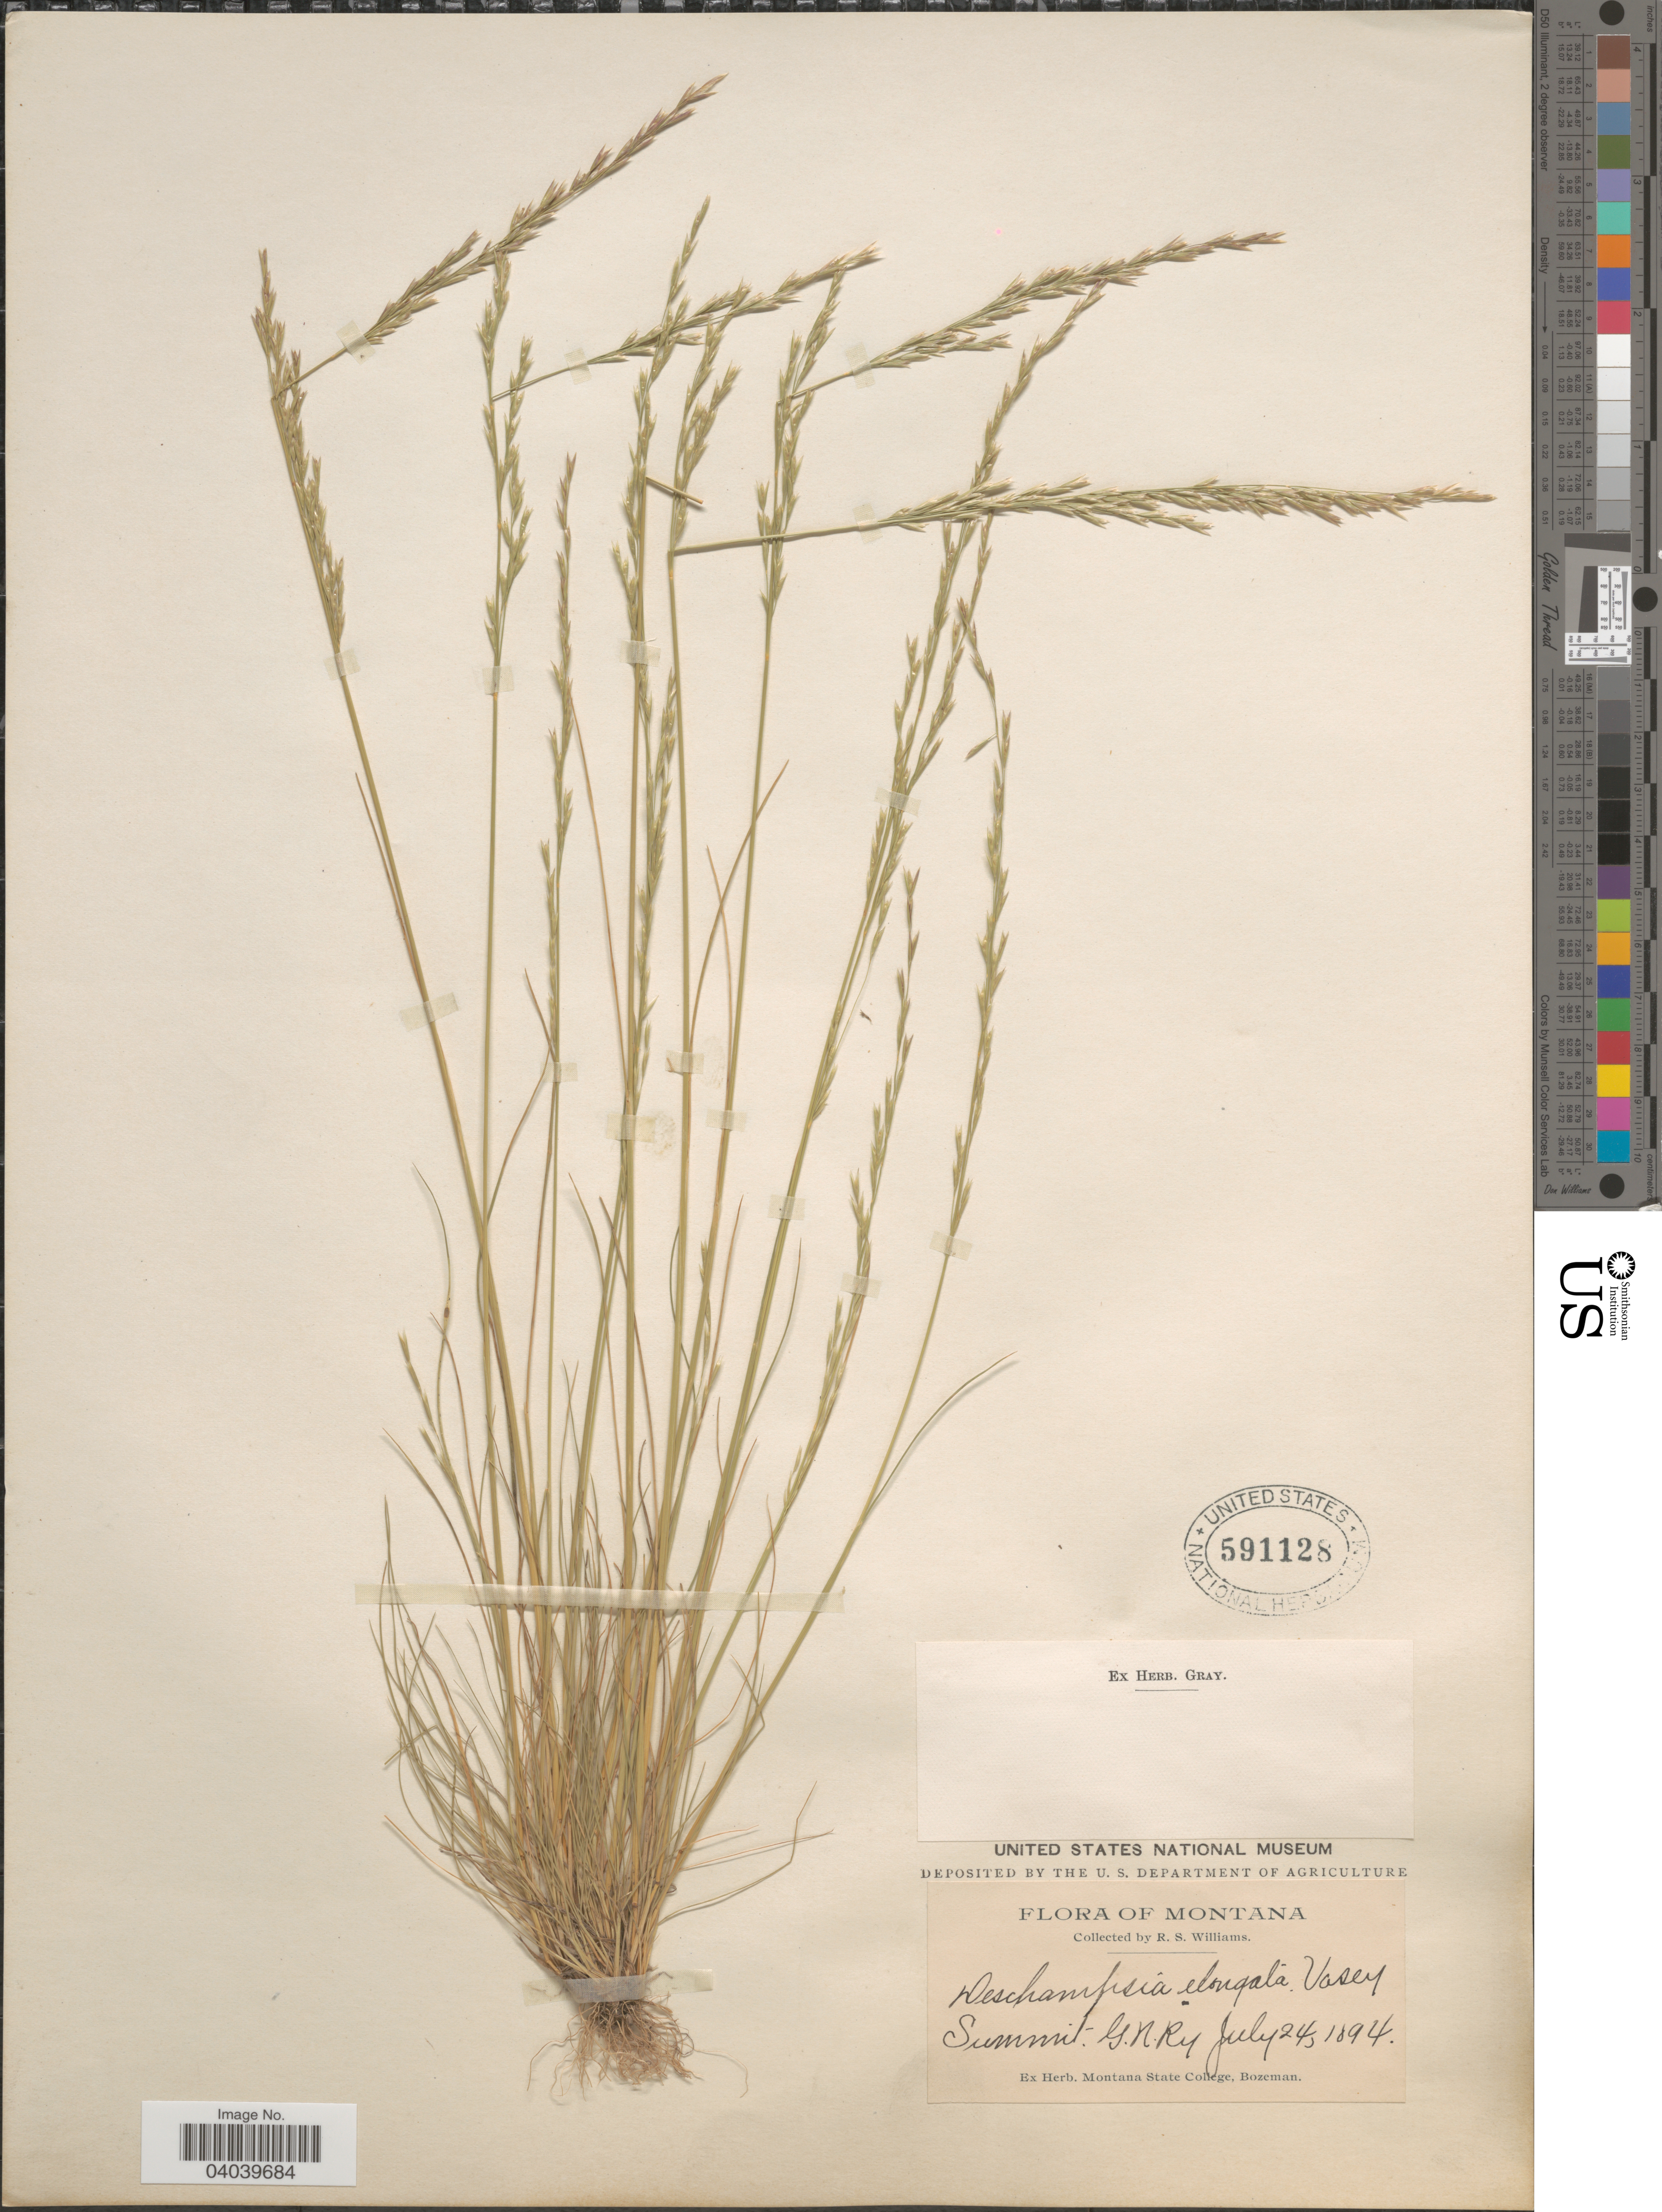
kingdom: Plantae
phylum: Tracheophyta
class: Liliopsida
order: Poales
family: Poaceae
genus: Deschampsia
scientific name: Deschampsia elongata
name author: (Hook.) Munro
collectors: R. S. Williams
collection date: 1894-07-24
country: United States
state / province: Montana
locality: Summit. G.N.Ry.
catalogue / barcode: US 591128